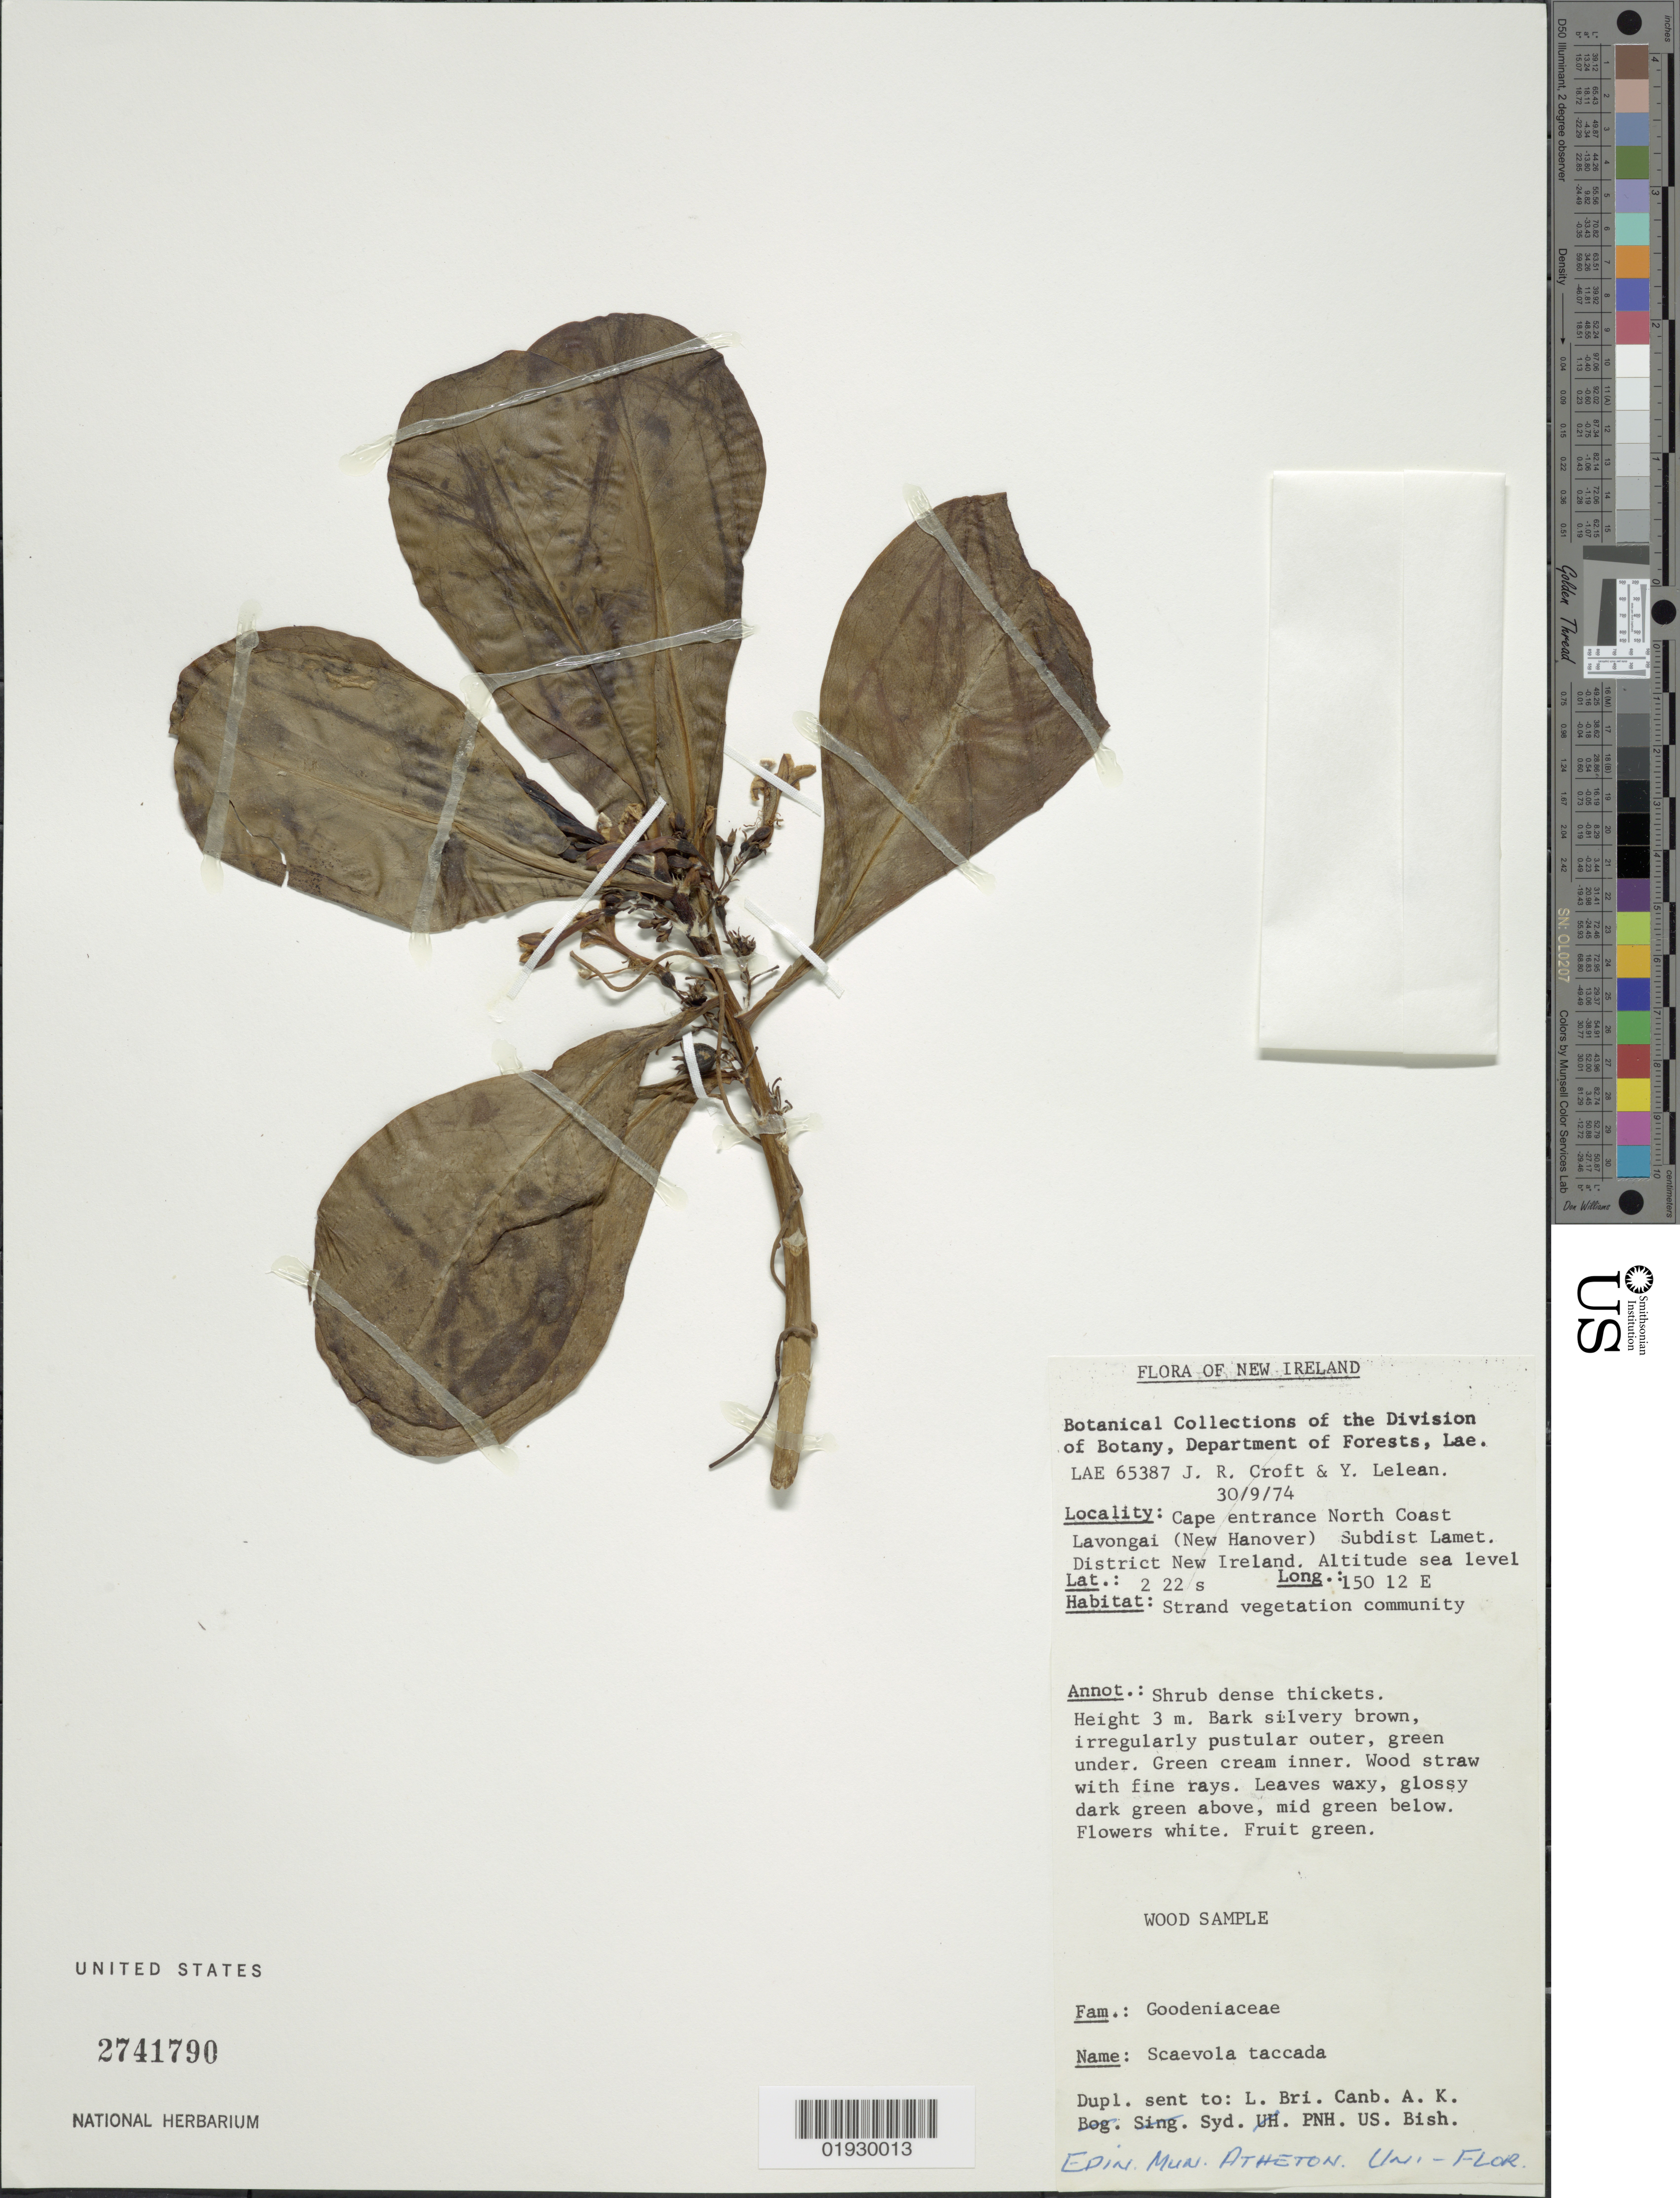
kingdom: Plantae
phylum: Tracheophyta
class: Magnoliopsida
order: Asterales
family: Goodeniaceae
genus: Scaevola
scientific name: Scaevola taccada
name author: (Gaertn.) Roxb.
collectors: J. R. Croft & Y. Lelean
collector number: LAE65387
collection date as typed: Transcribed d/m/y: 30/9/74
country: Papua New Guinea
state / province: New Ireland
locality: Cape entrance, North Coast, Lavongai (New Hanover), Subdist Lamet, District New Ireland.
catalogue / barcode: US 2741790